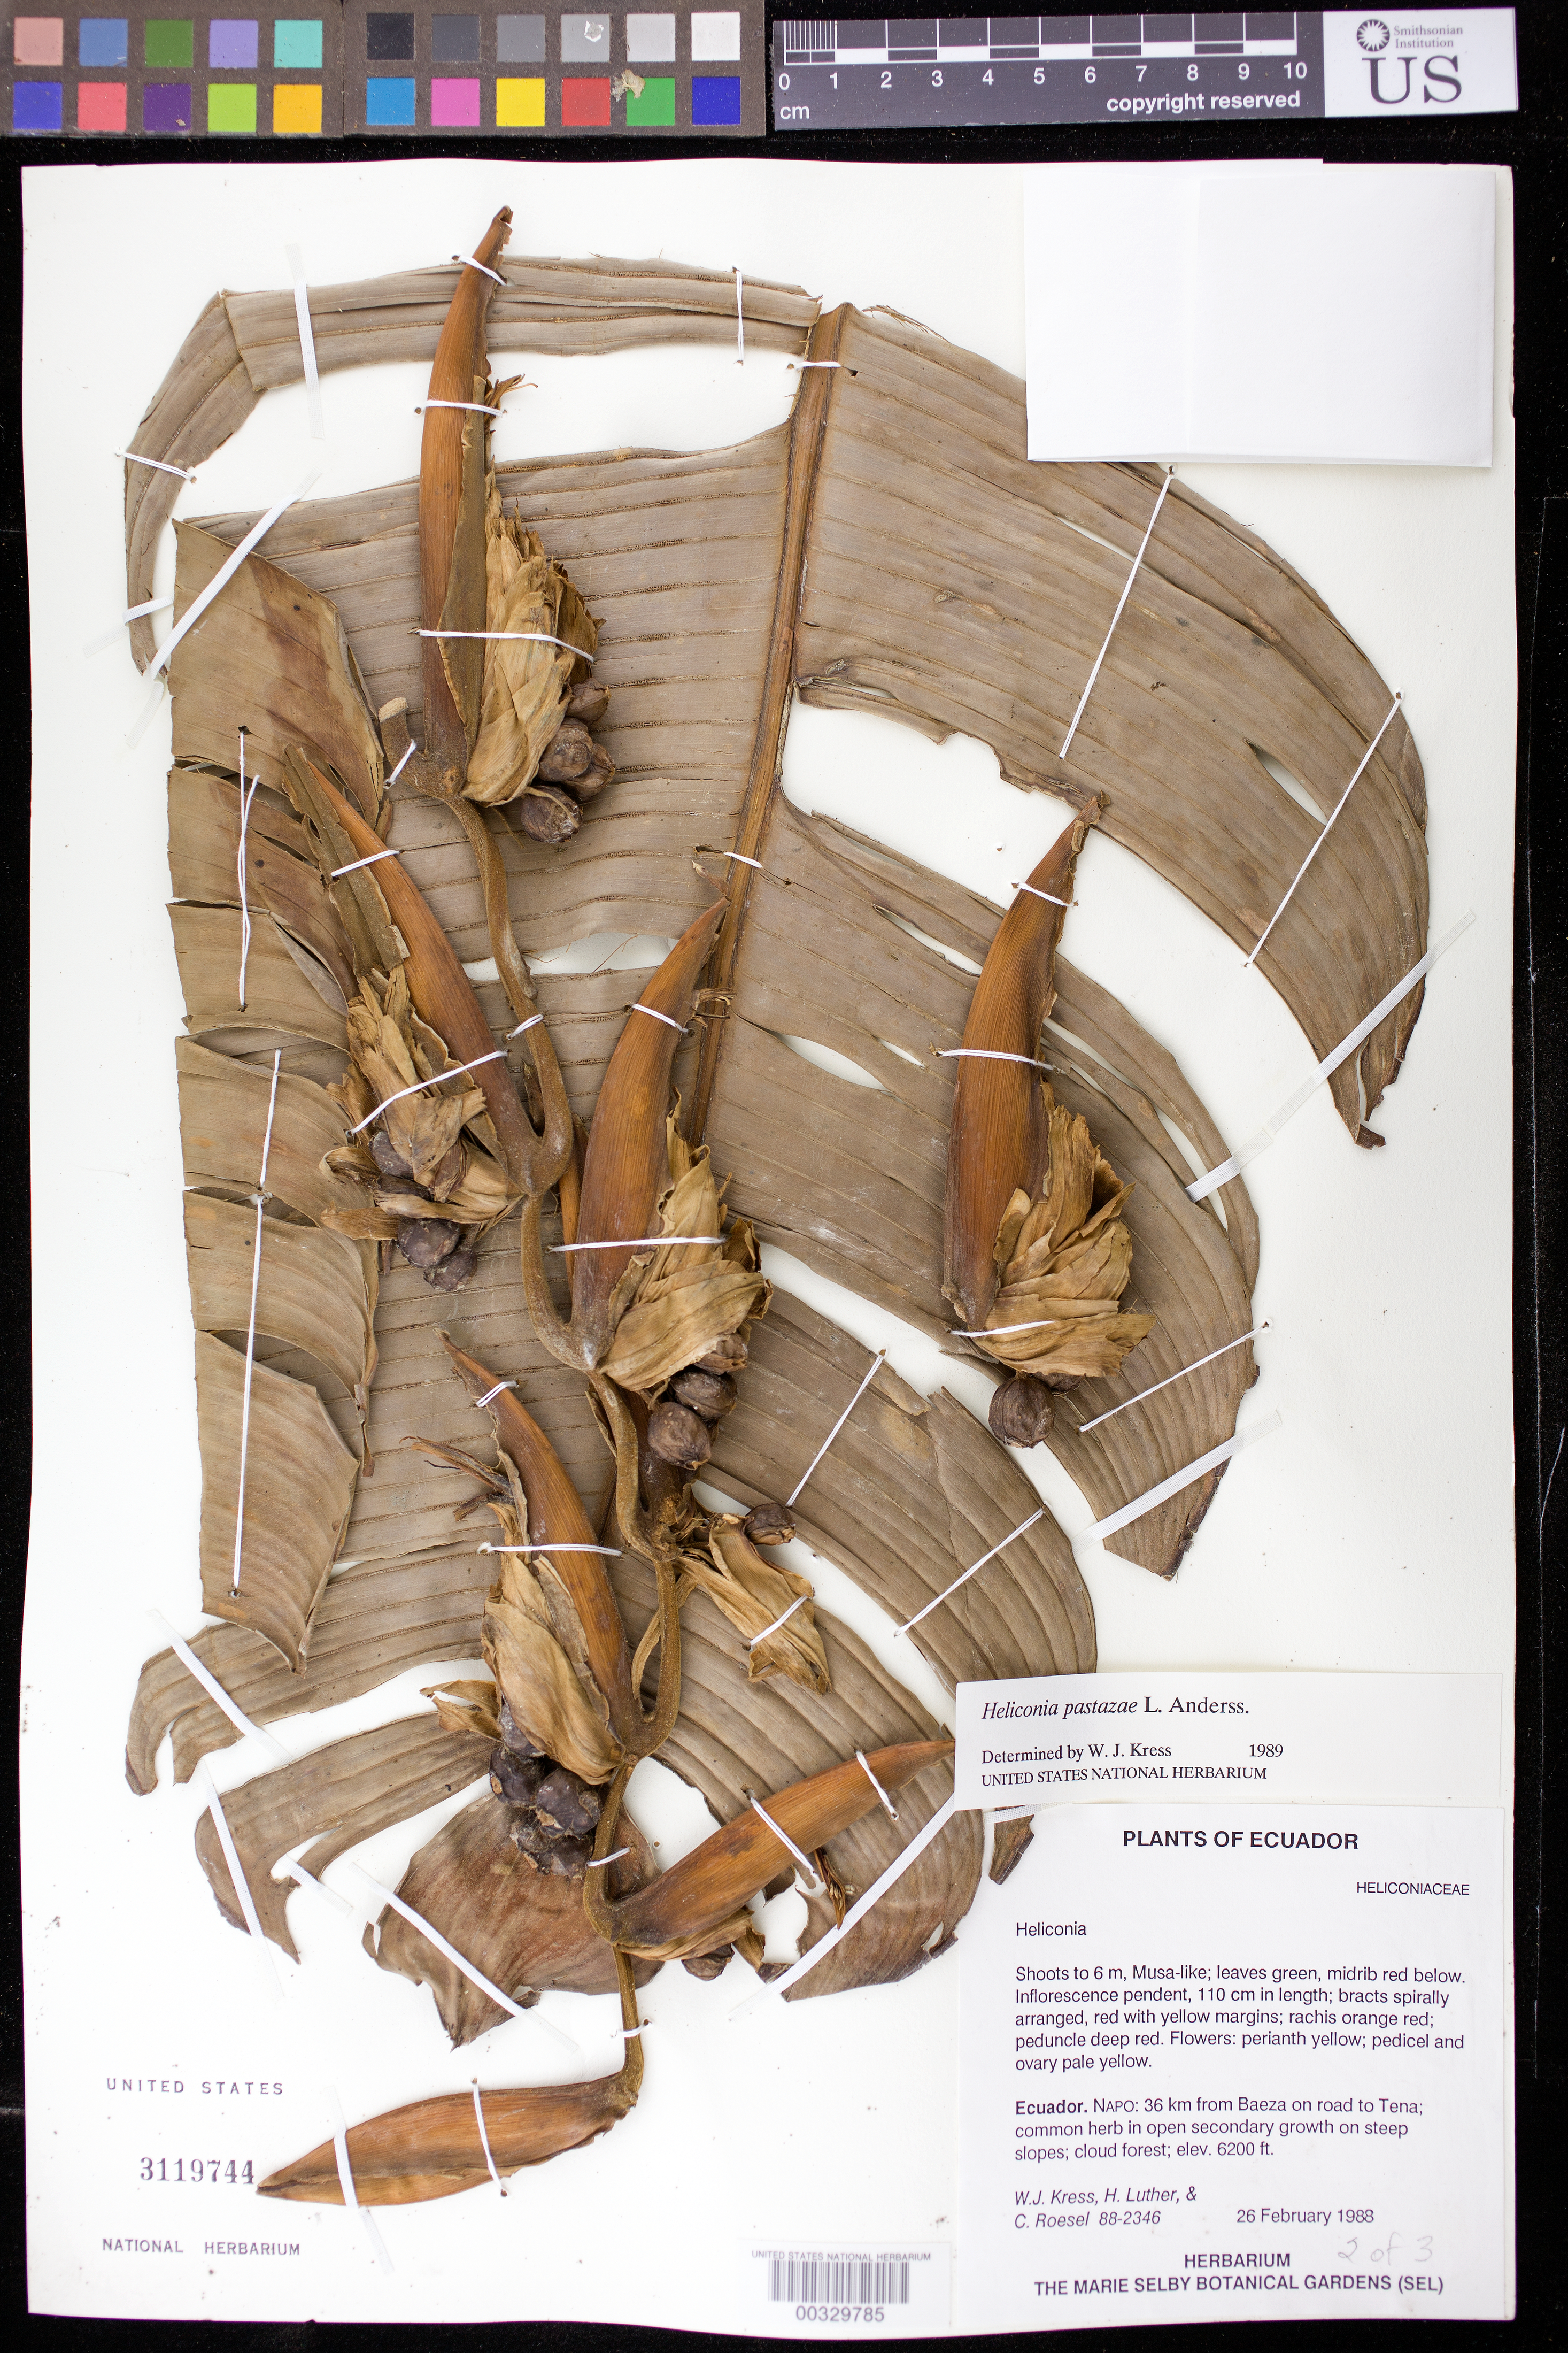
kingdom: Plantae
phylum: Tracheophyta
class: Liliopsida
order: Zingiberales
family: Heliconiaceae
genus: Heliconia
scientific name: Heliconia pastazae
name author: L. Andersson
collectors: W. J. Kress, Harry E. Luther & C. S. Roesel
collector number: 88-2346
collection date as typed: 26 Feb 1988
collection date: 1988-02-26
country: Ecuador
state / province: Napo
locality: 36 km from baeza on road to Tena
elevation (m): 1890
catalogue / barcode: US 3119744